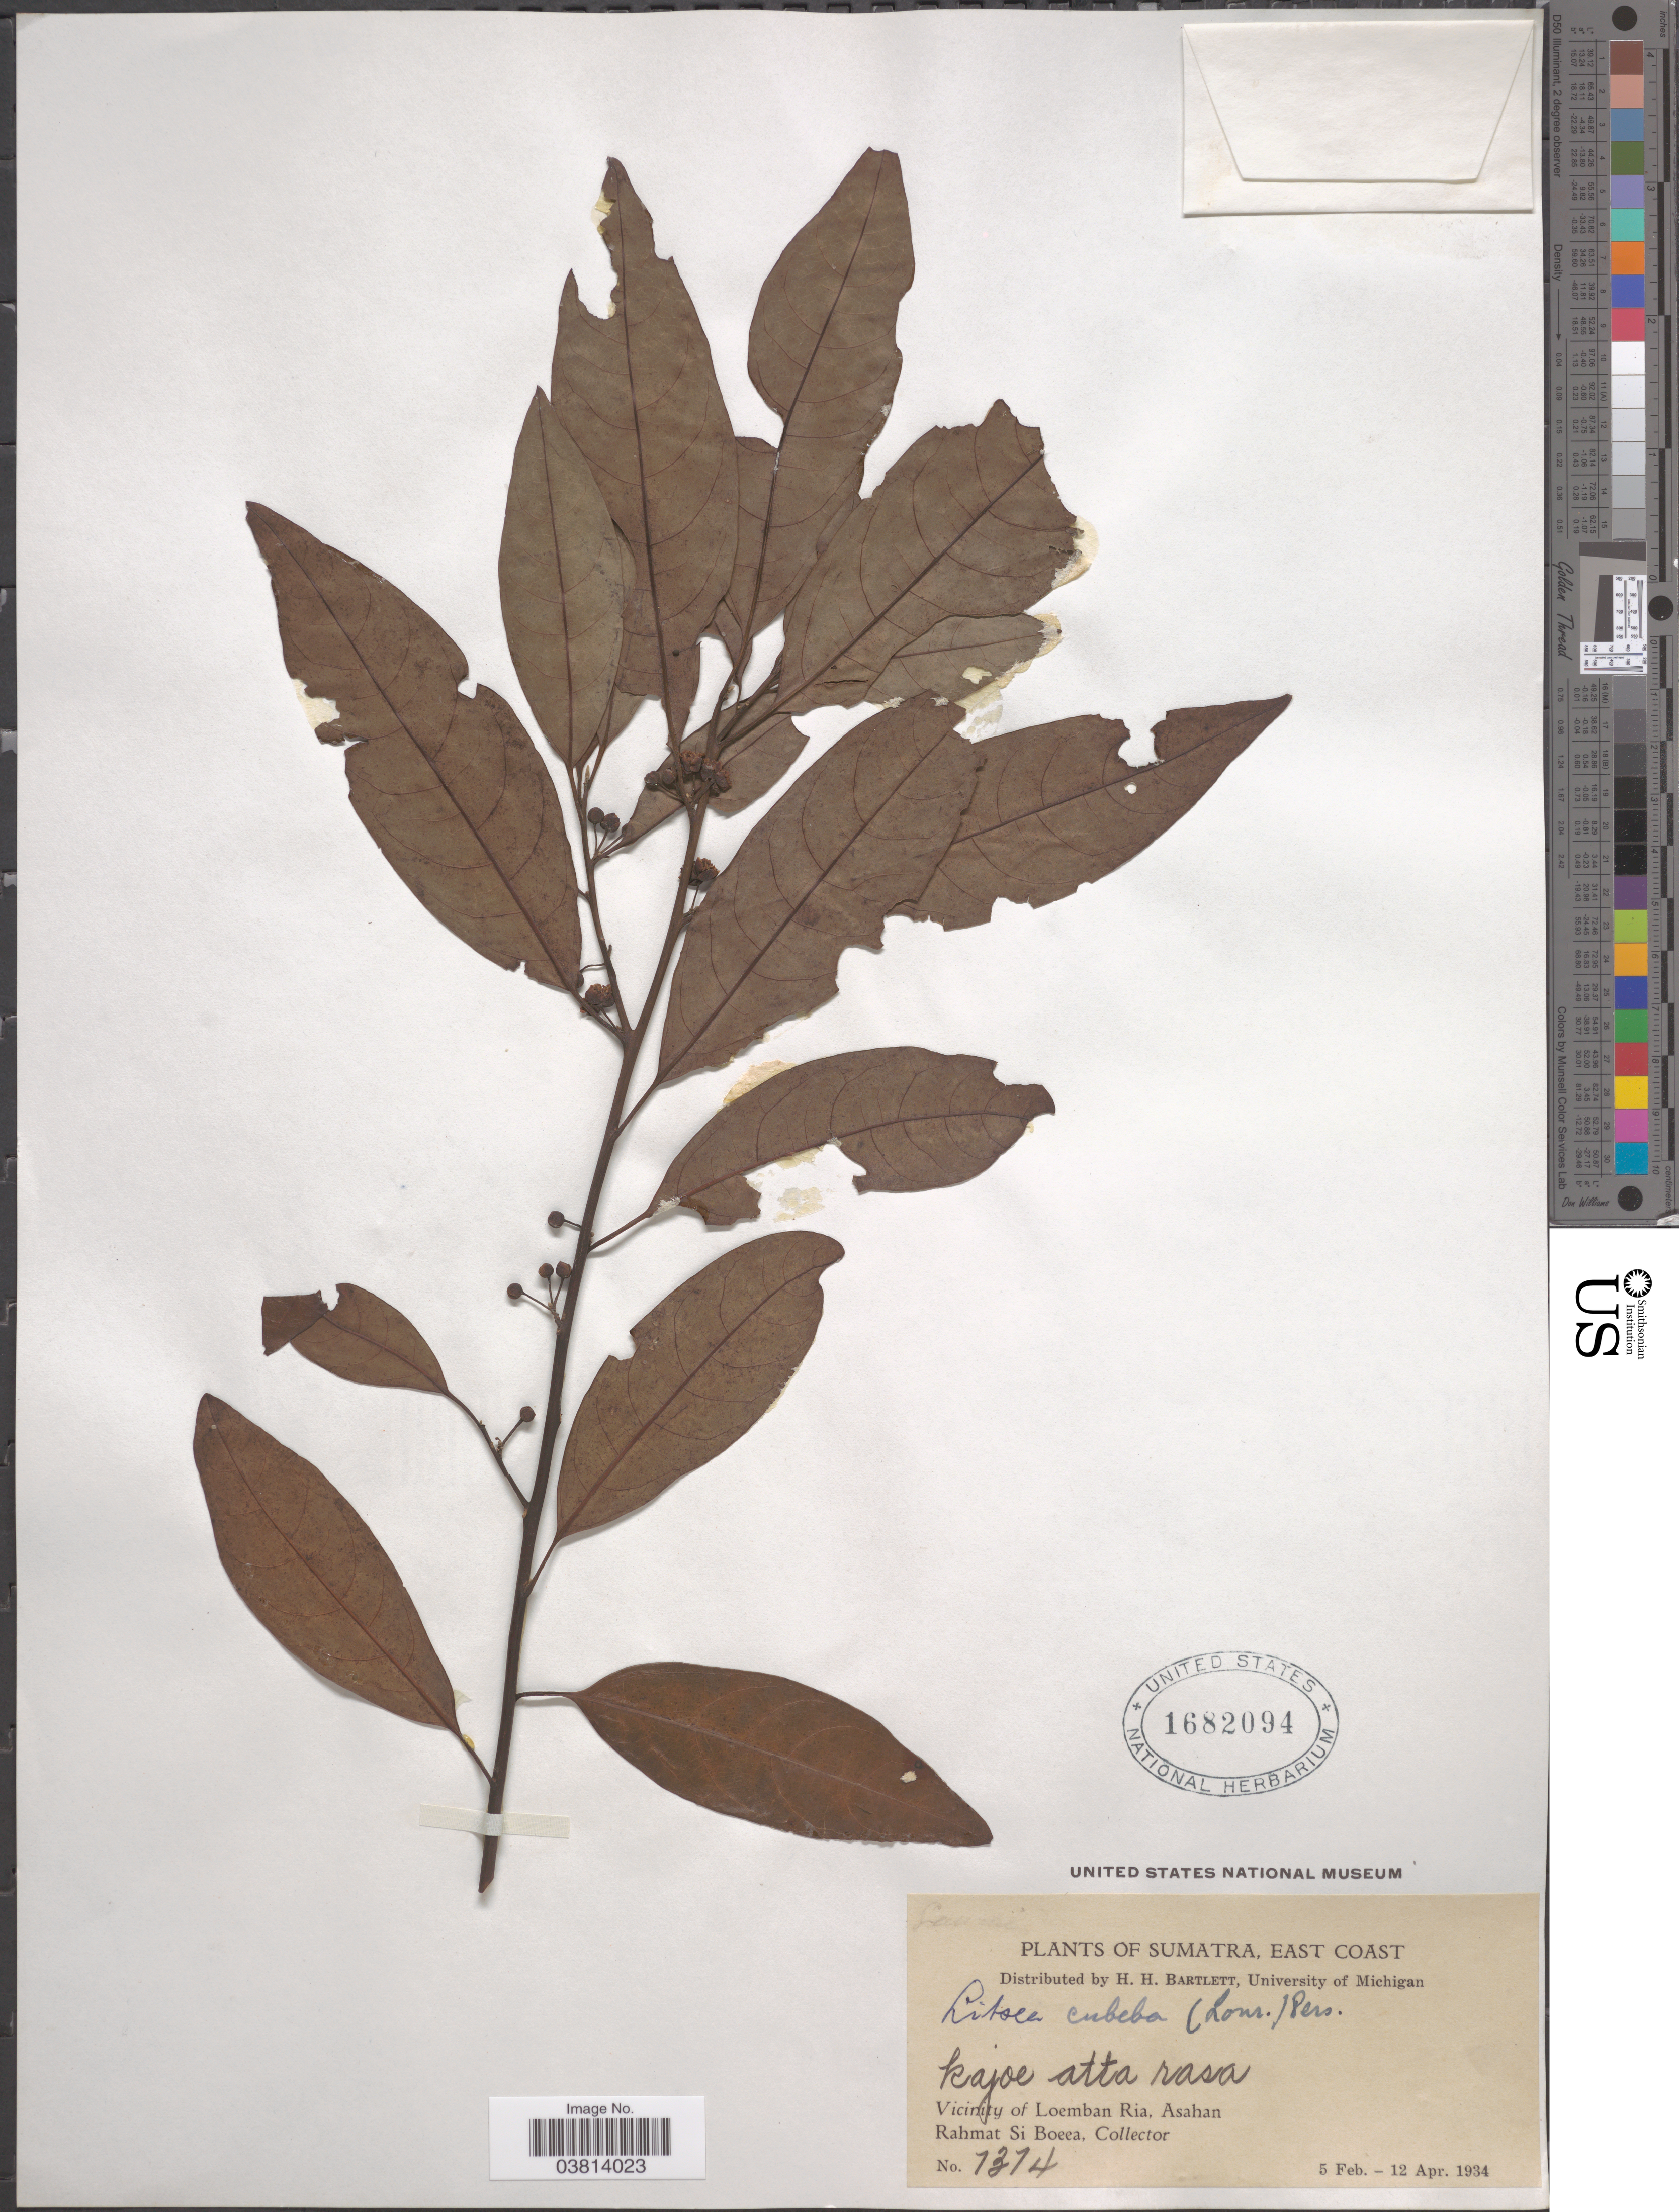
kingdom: Plantae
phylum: Tracheophyta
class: Magnoliopsida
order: Laurales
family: Lauraceae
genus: Litsea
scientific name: Litsea cubeba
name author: (Lour.) Pers.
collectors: Rahmat Si Boeea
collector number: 7374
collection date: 1934-02-05/1934-04-12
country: Indonesia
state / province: Sumatra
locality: East Coast. Vicinity of Loemban Ria, Asahan.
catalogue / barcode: US 1682094